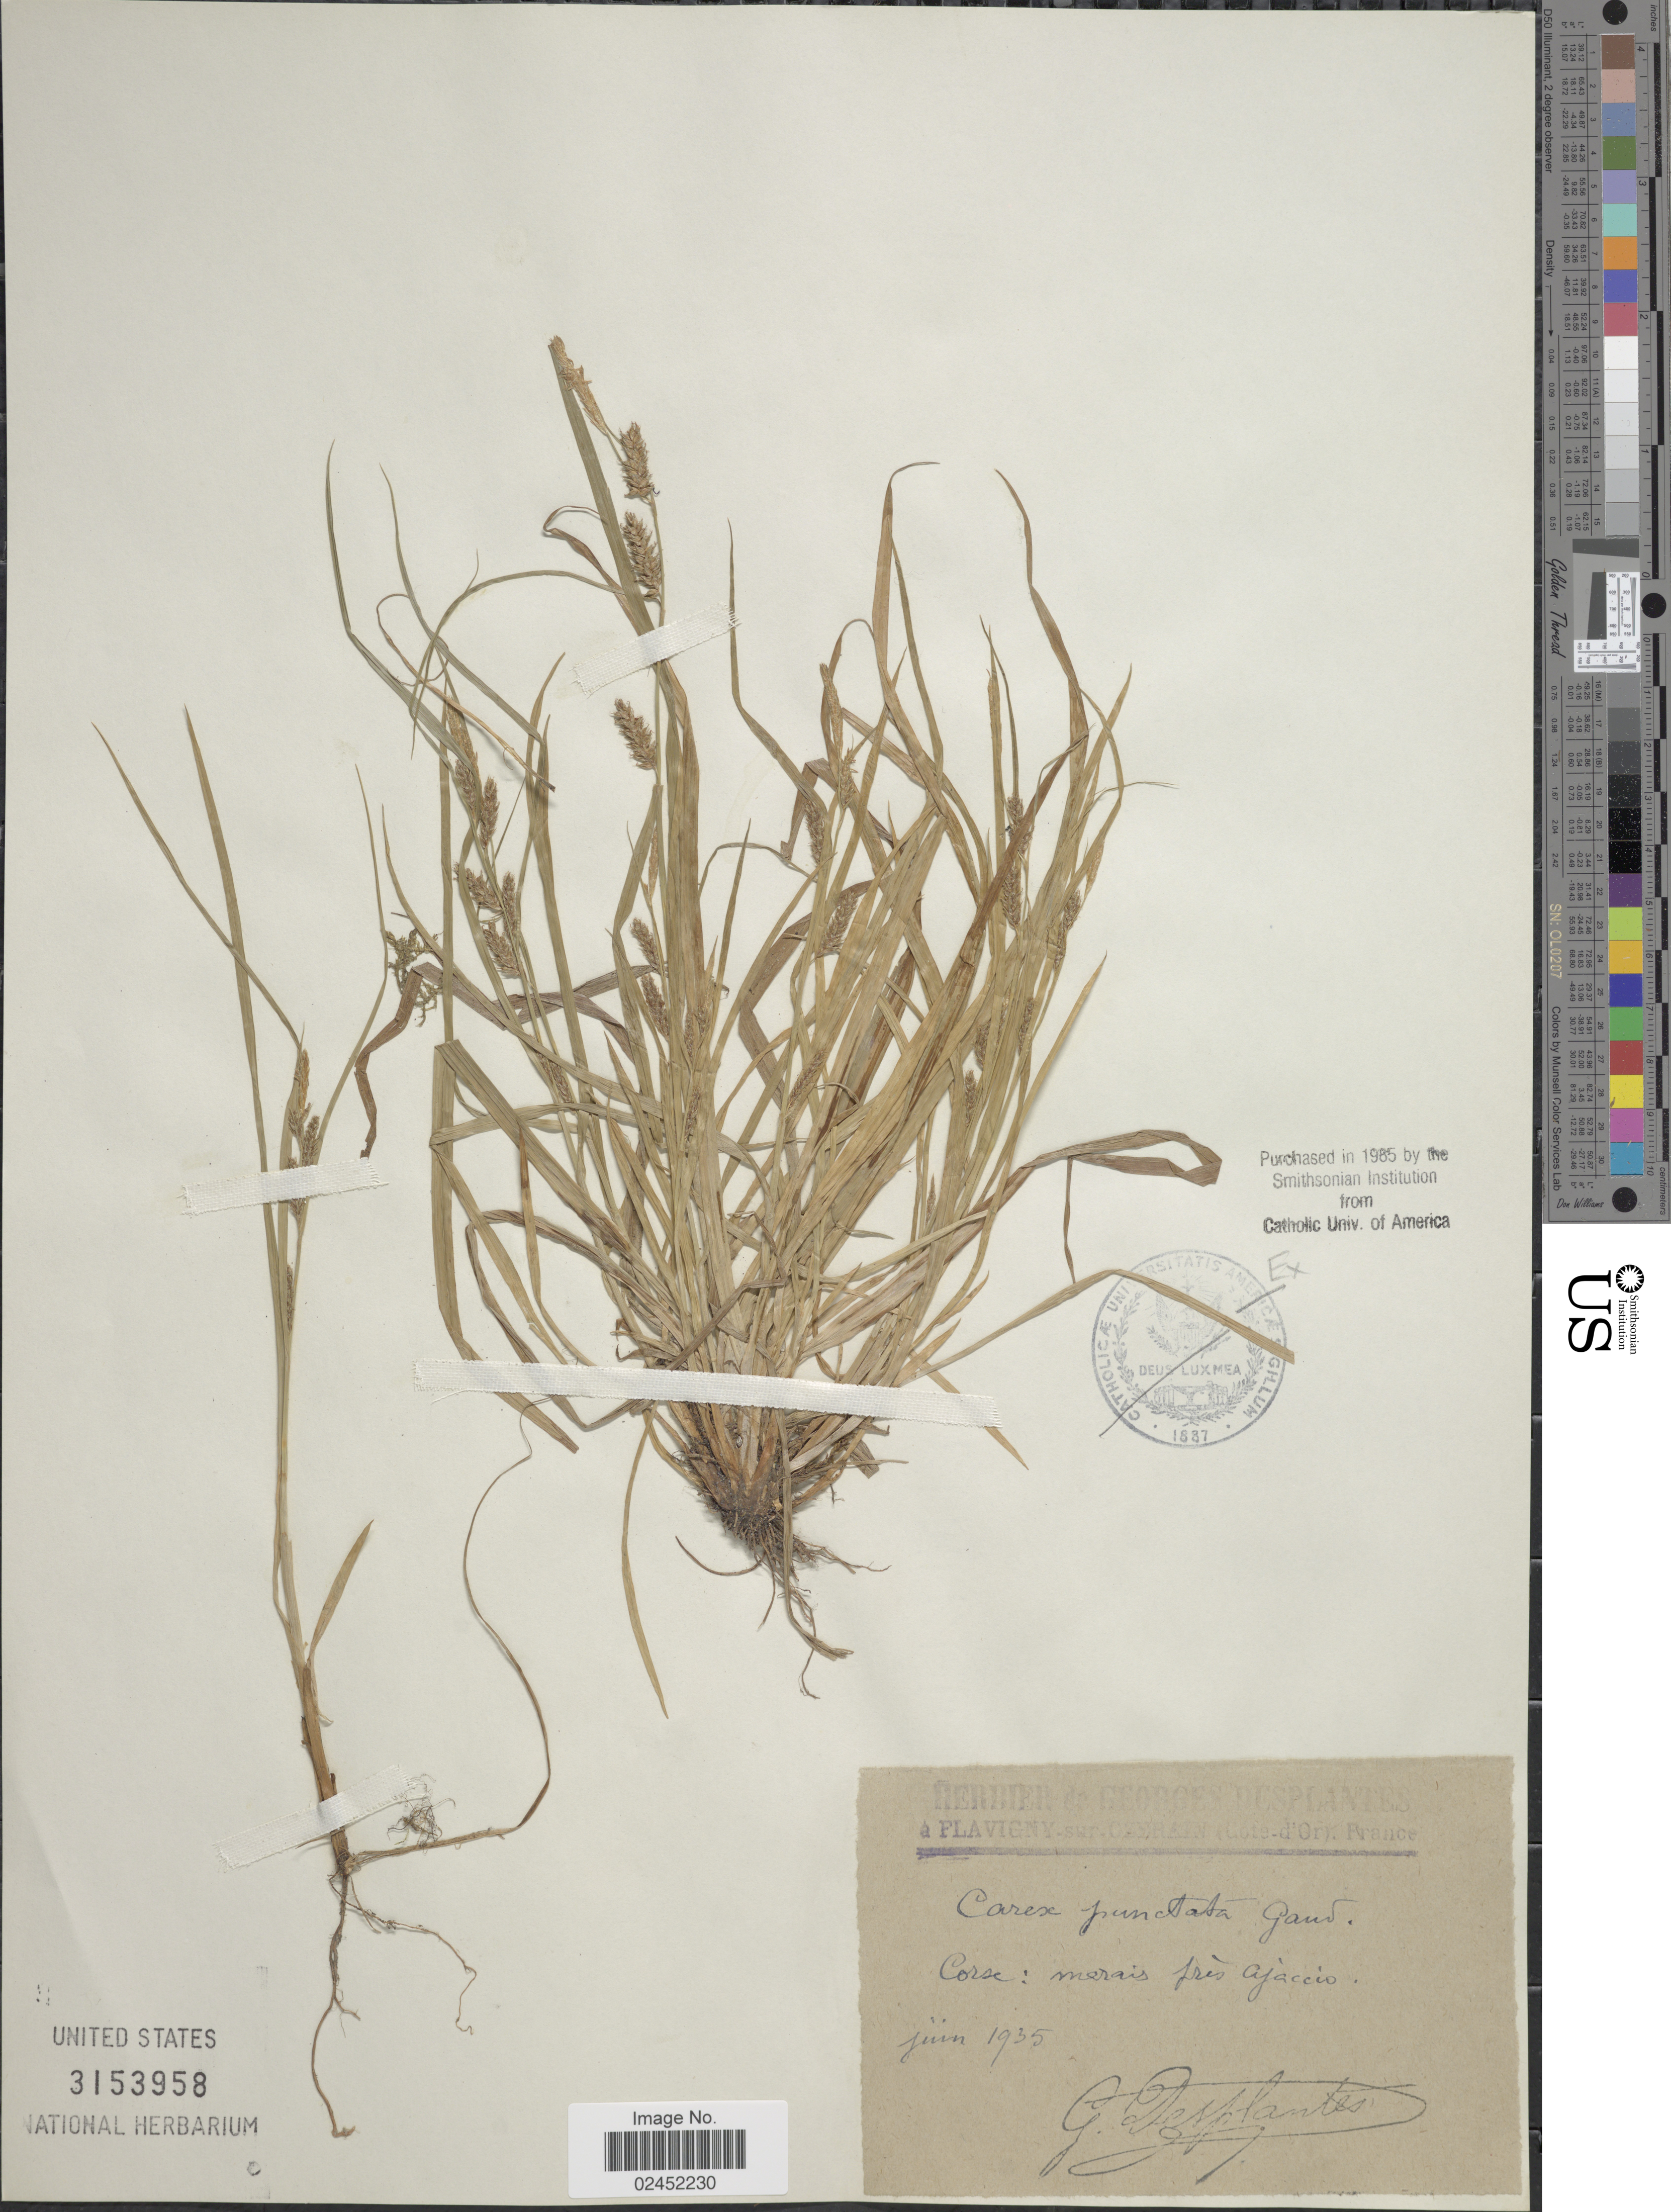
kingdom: Plantae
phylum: Tracheophyta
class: Liliopsida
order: Poales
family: Cyperaceae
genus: Carex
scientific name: Carex punctata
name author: Gaudin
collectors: G. Desplantes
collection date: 1935-06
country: France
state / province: Corsica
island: Corse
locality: Corse: merais pres ajaccio.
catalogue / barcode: US 3153958